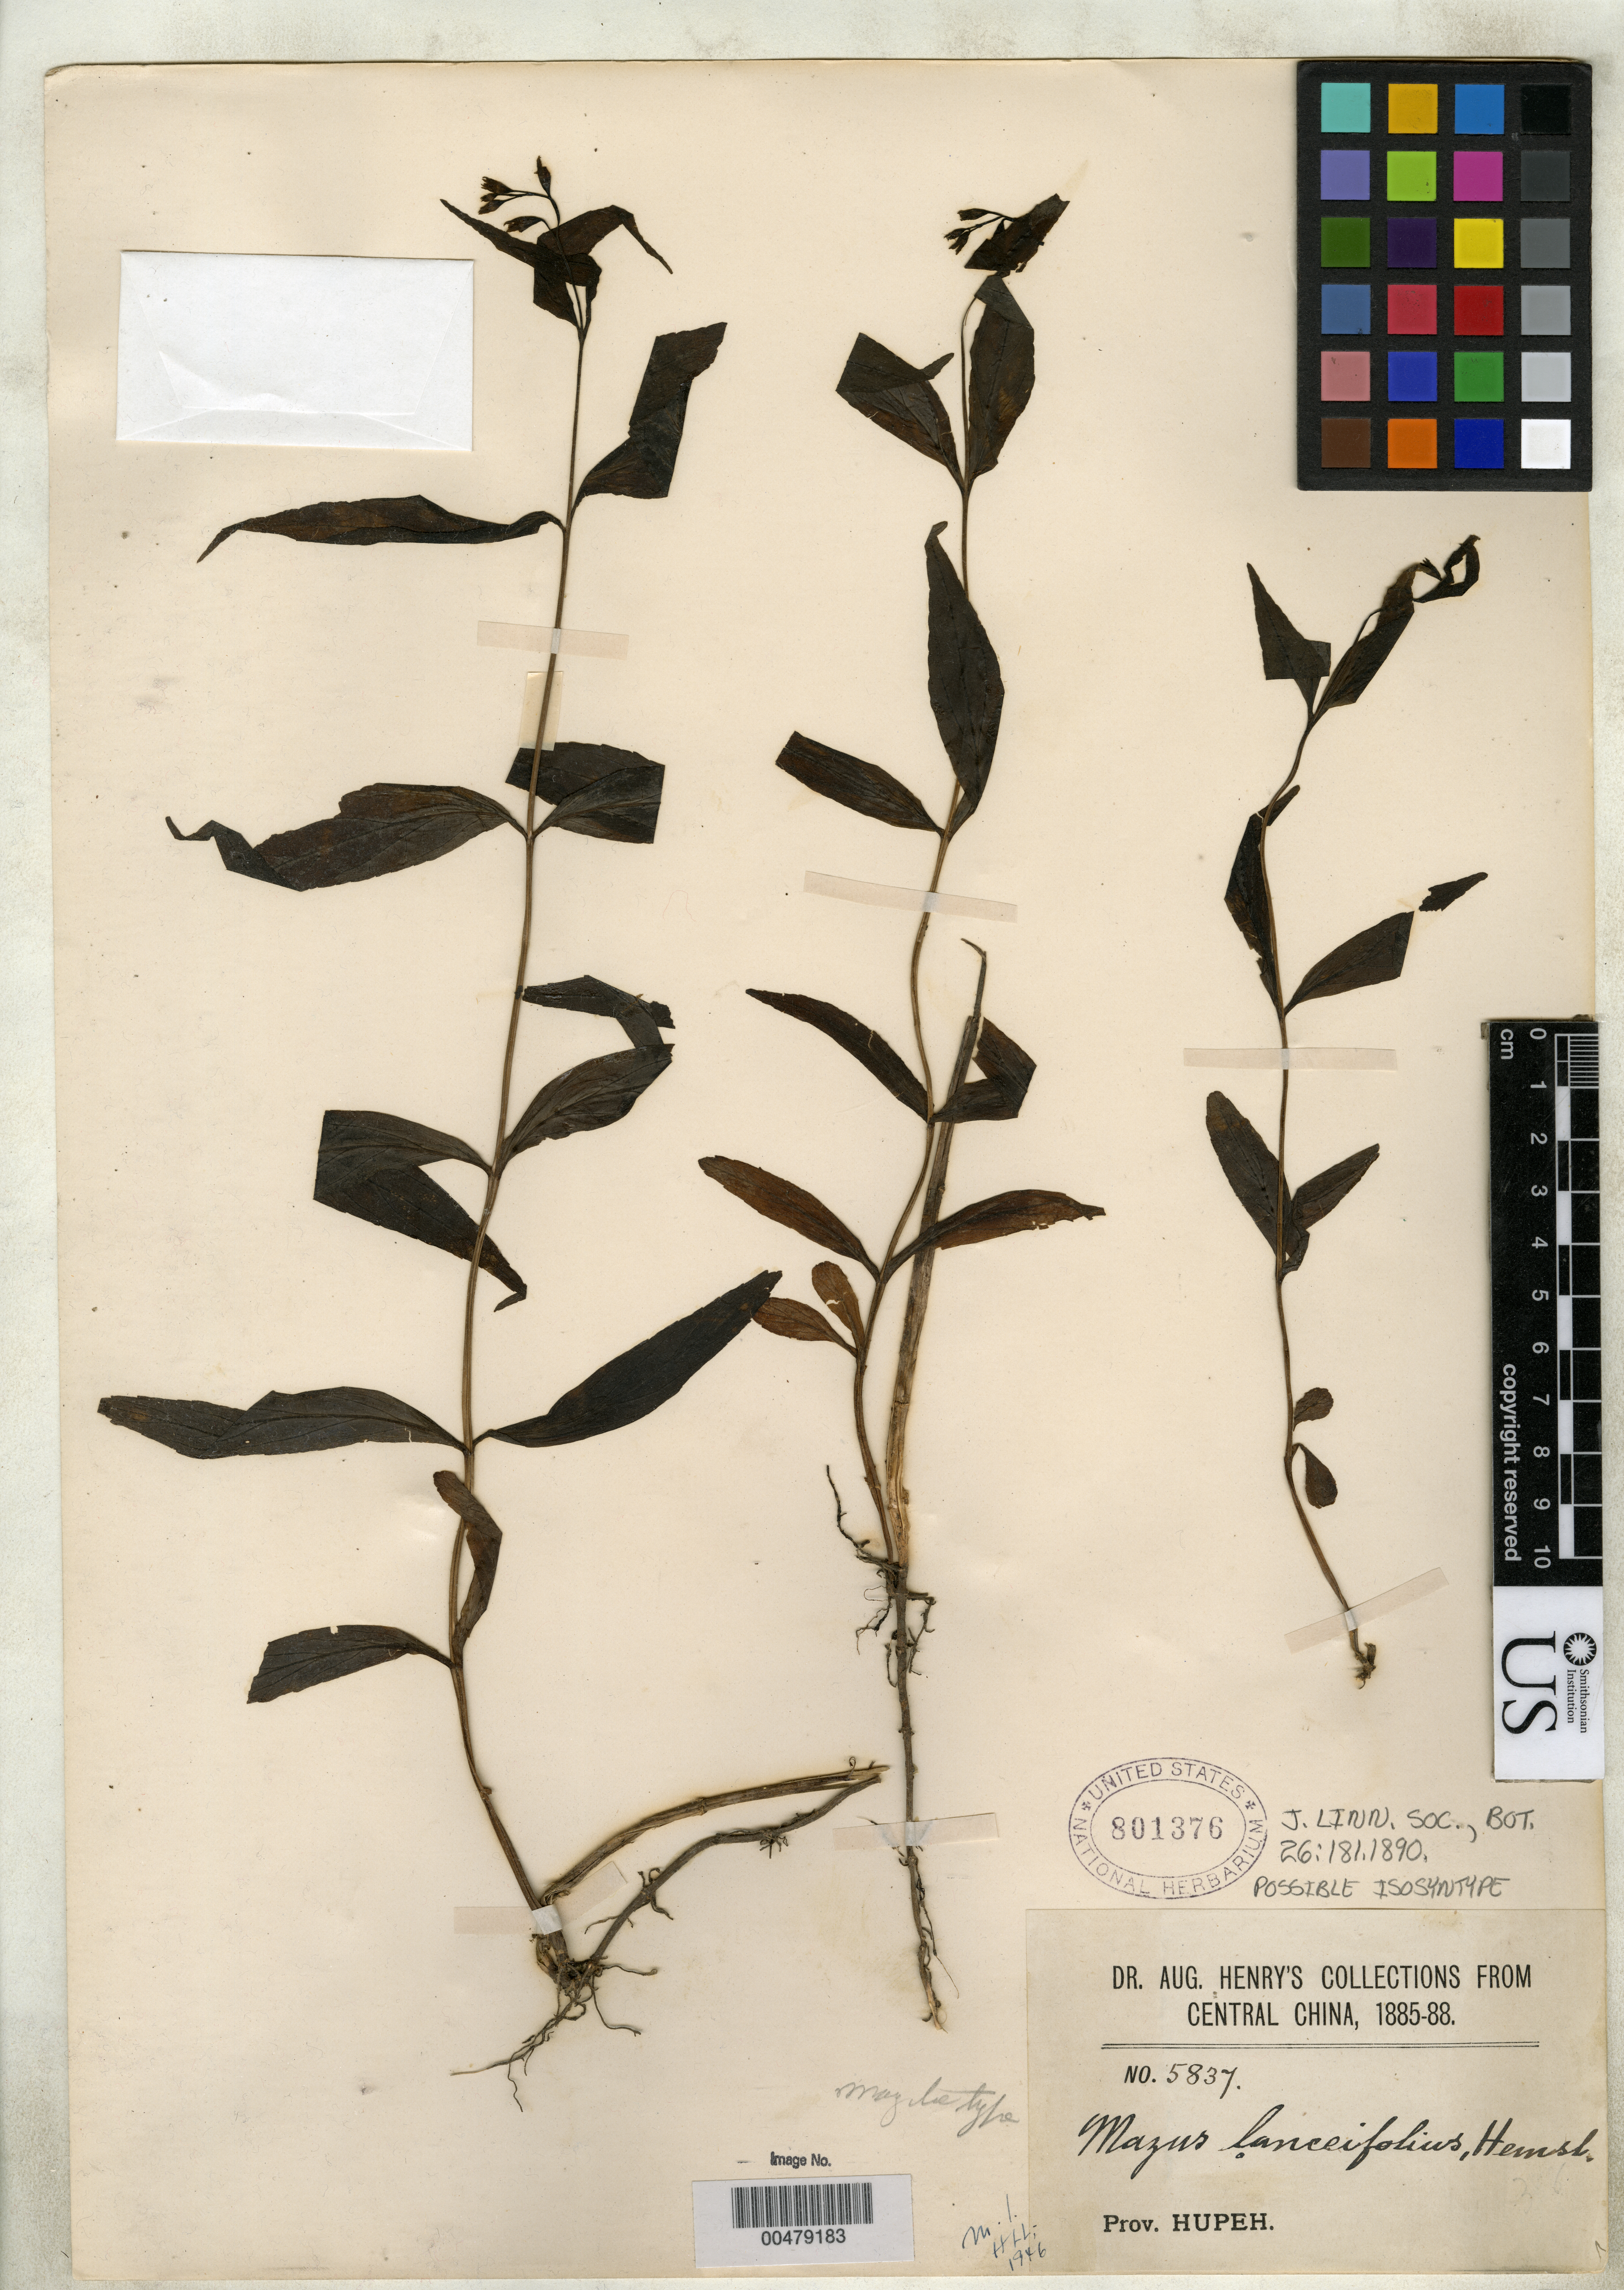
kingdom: Plantae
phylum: Tracheophyta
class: Magnoliopsida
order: Lamiales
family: Mazaceae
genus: Mazus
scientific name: Mazus lamifolius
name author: Hemsl.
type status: Possible Isosyntype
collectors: A. Henry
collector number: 5837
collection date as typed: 1885 to -- --- 1887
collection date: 1885/1887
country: China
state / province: Hubei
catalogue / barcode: US 801376